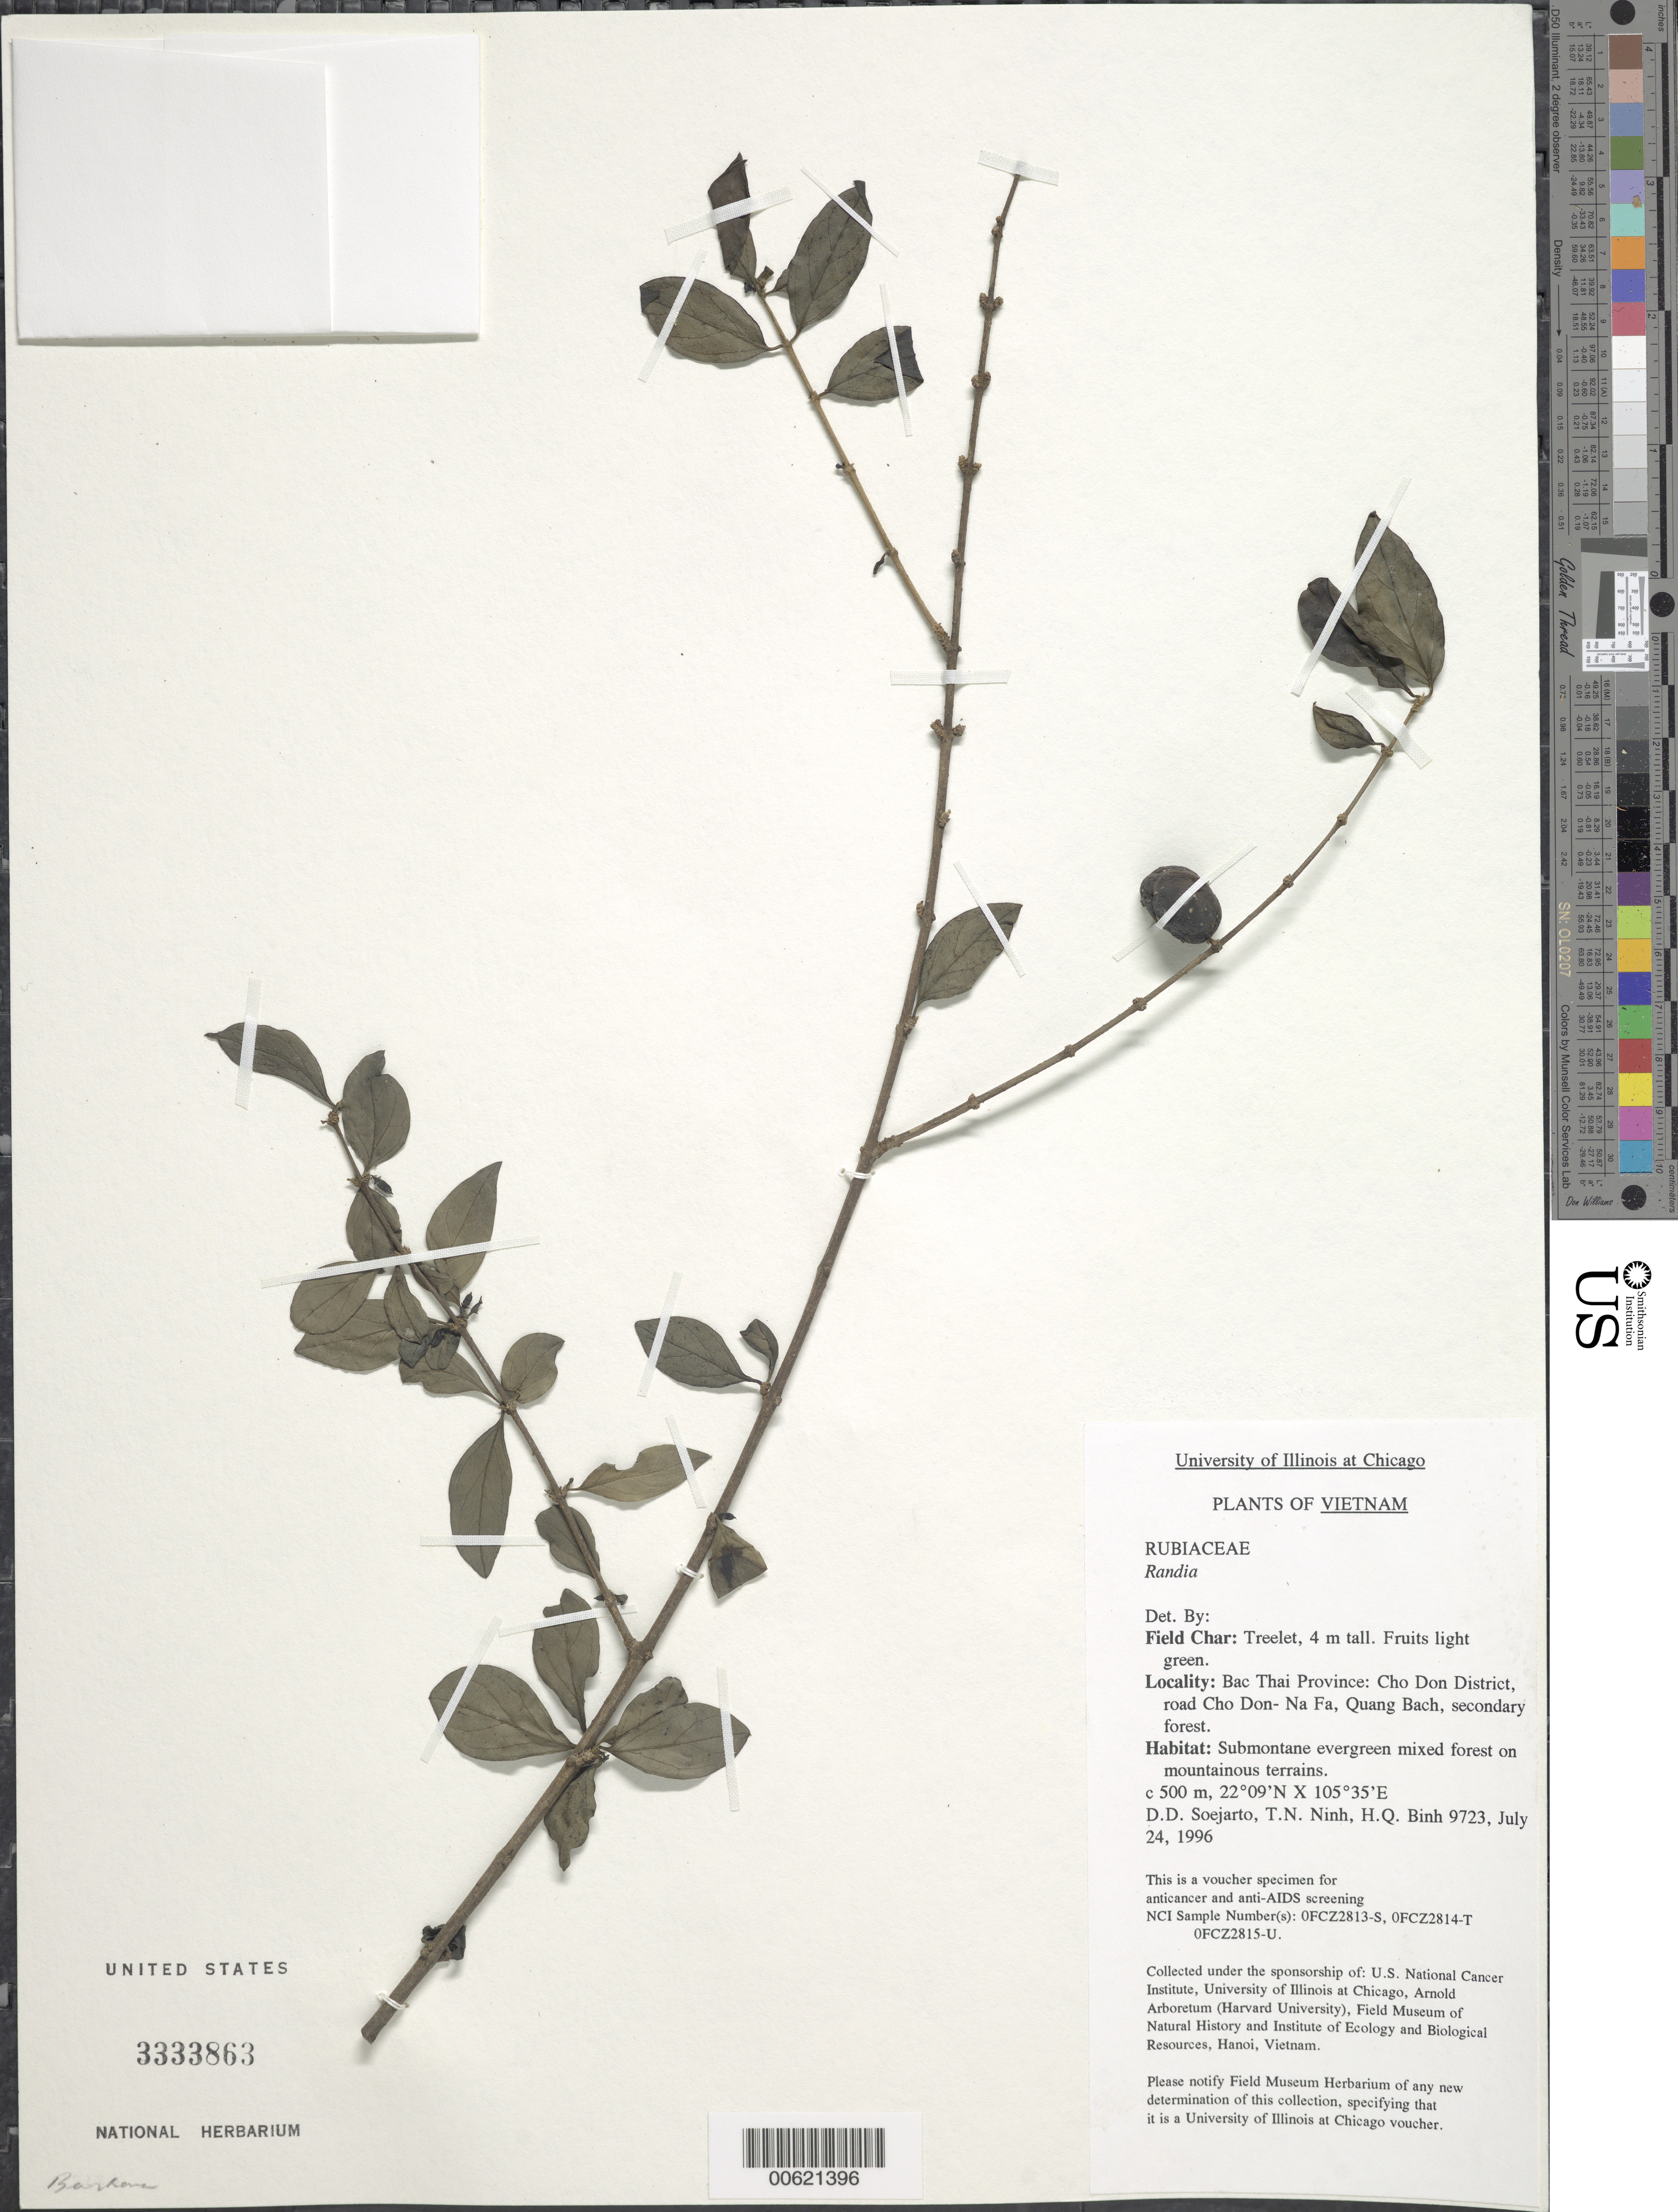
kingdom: Plantae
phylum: Tracheophyta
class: Magnoliopsida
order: Gentianales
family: Rubiaceae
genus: Randia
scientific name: Randia sp.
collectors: T. N. Ninh & H. Q. Binh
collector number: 9723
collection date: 1996-07-24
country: Vietnam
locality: Bac Thai Province: Cho Don District, road Cho Don-Na Fa, Quang Bach, secondary forest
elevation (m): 500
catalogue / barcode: US 3333863